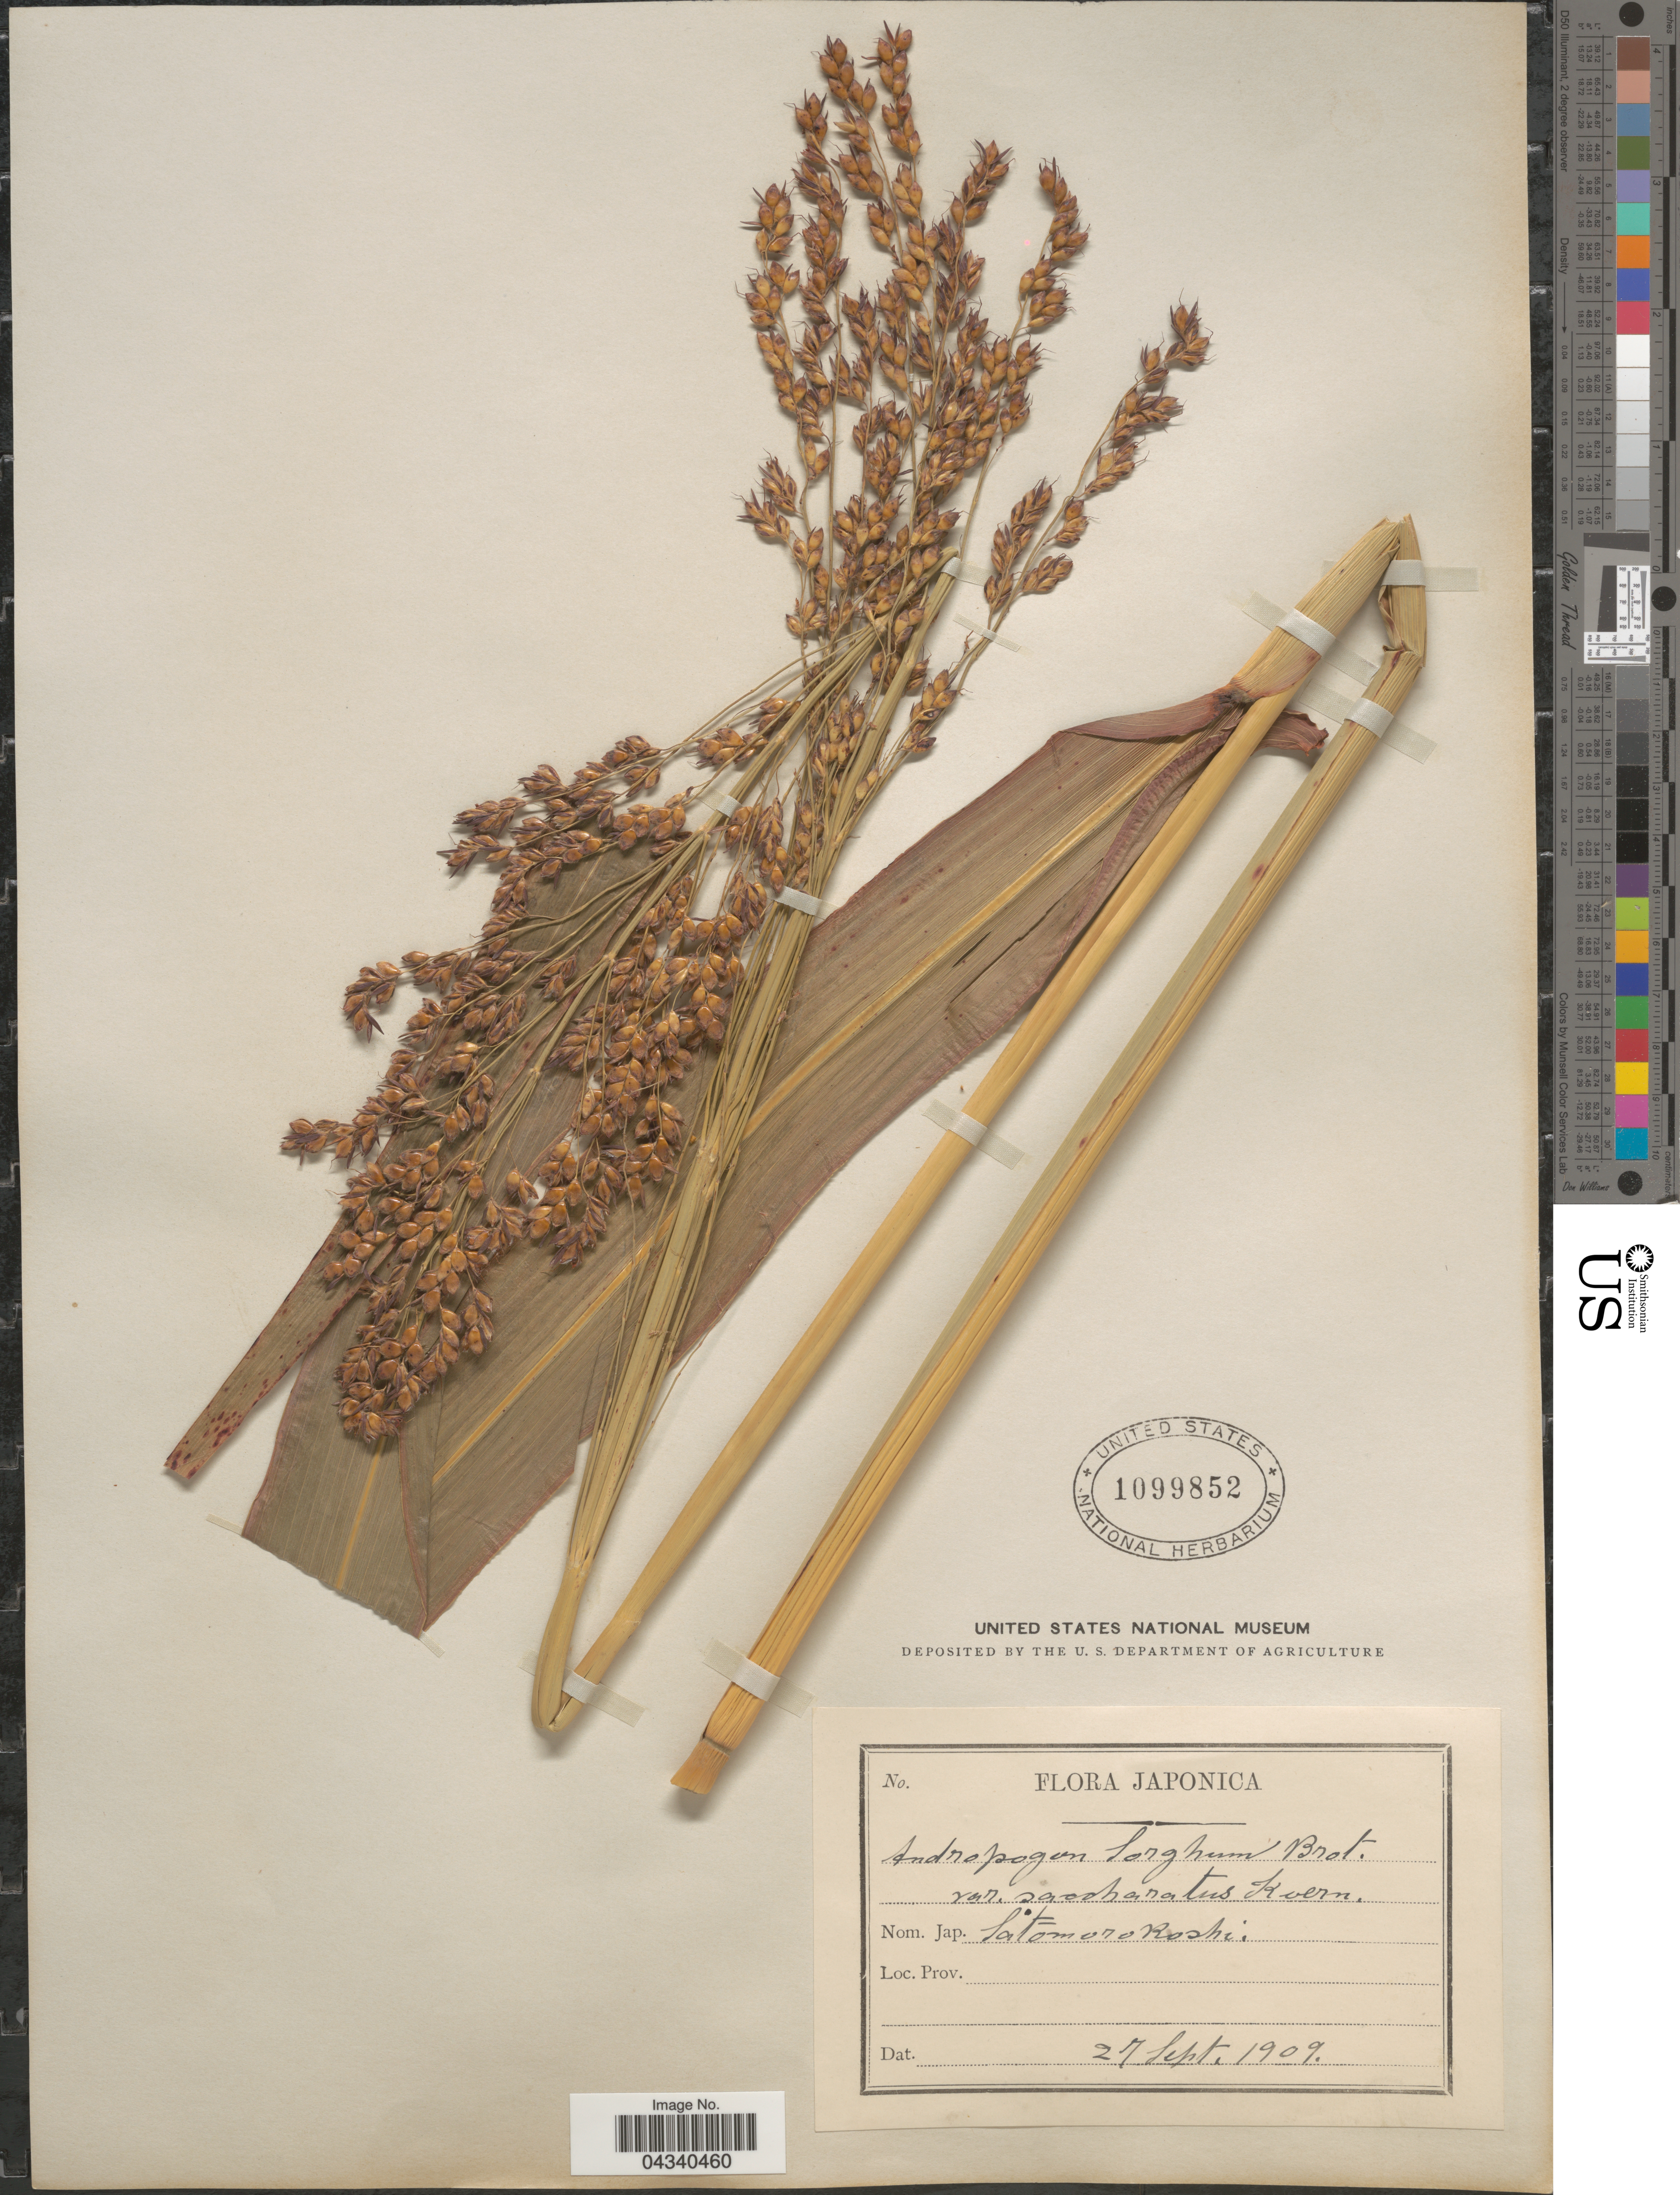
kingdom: Plantae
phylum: Tracheophyta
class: Liliopsida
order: Poales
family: Poaceae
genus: Sorghum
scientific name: Sorghum bicolor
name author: (L.) Moench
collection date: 1909-09-27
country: Japan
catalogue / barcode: US 1099852